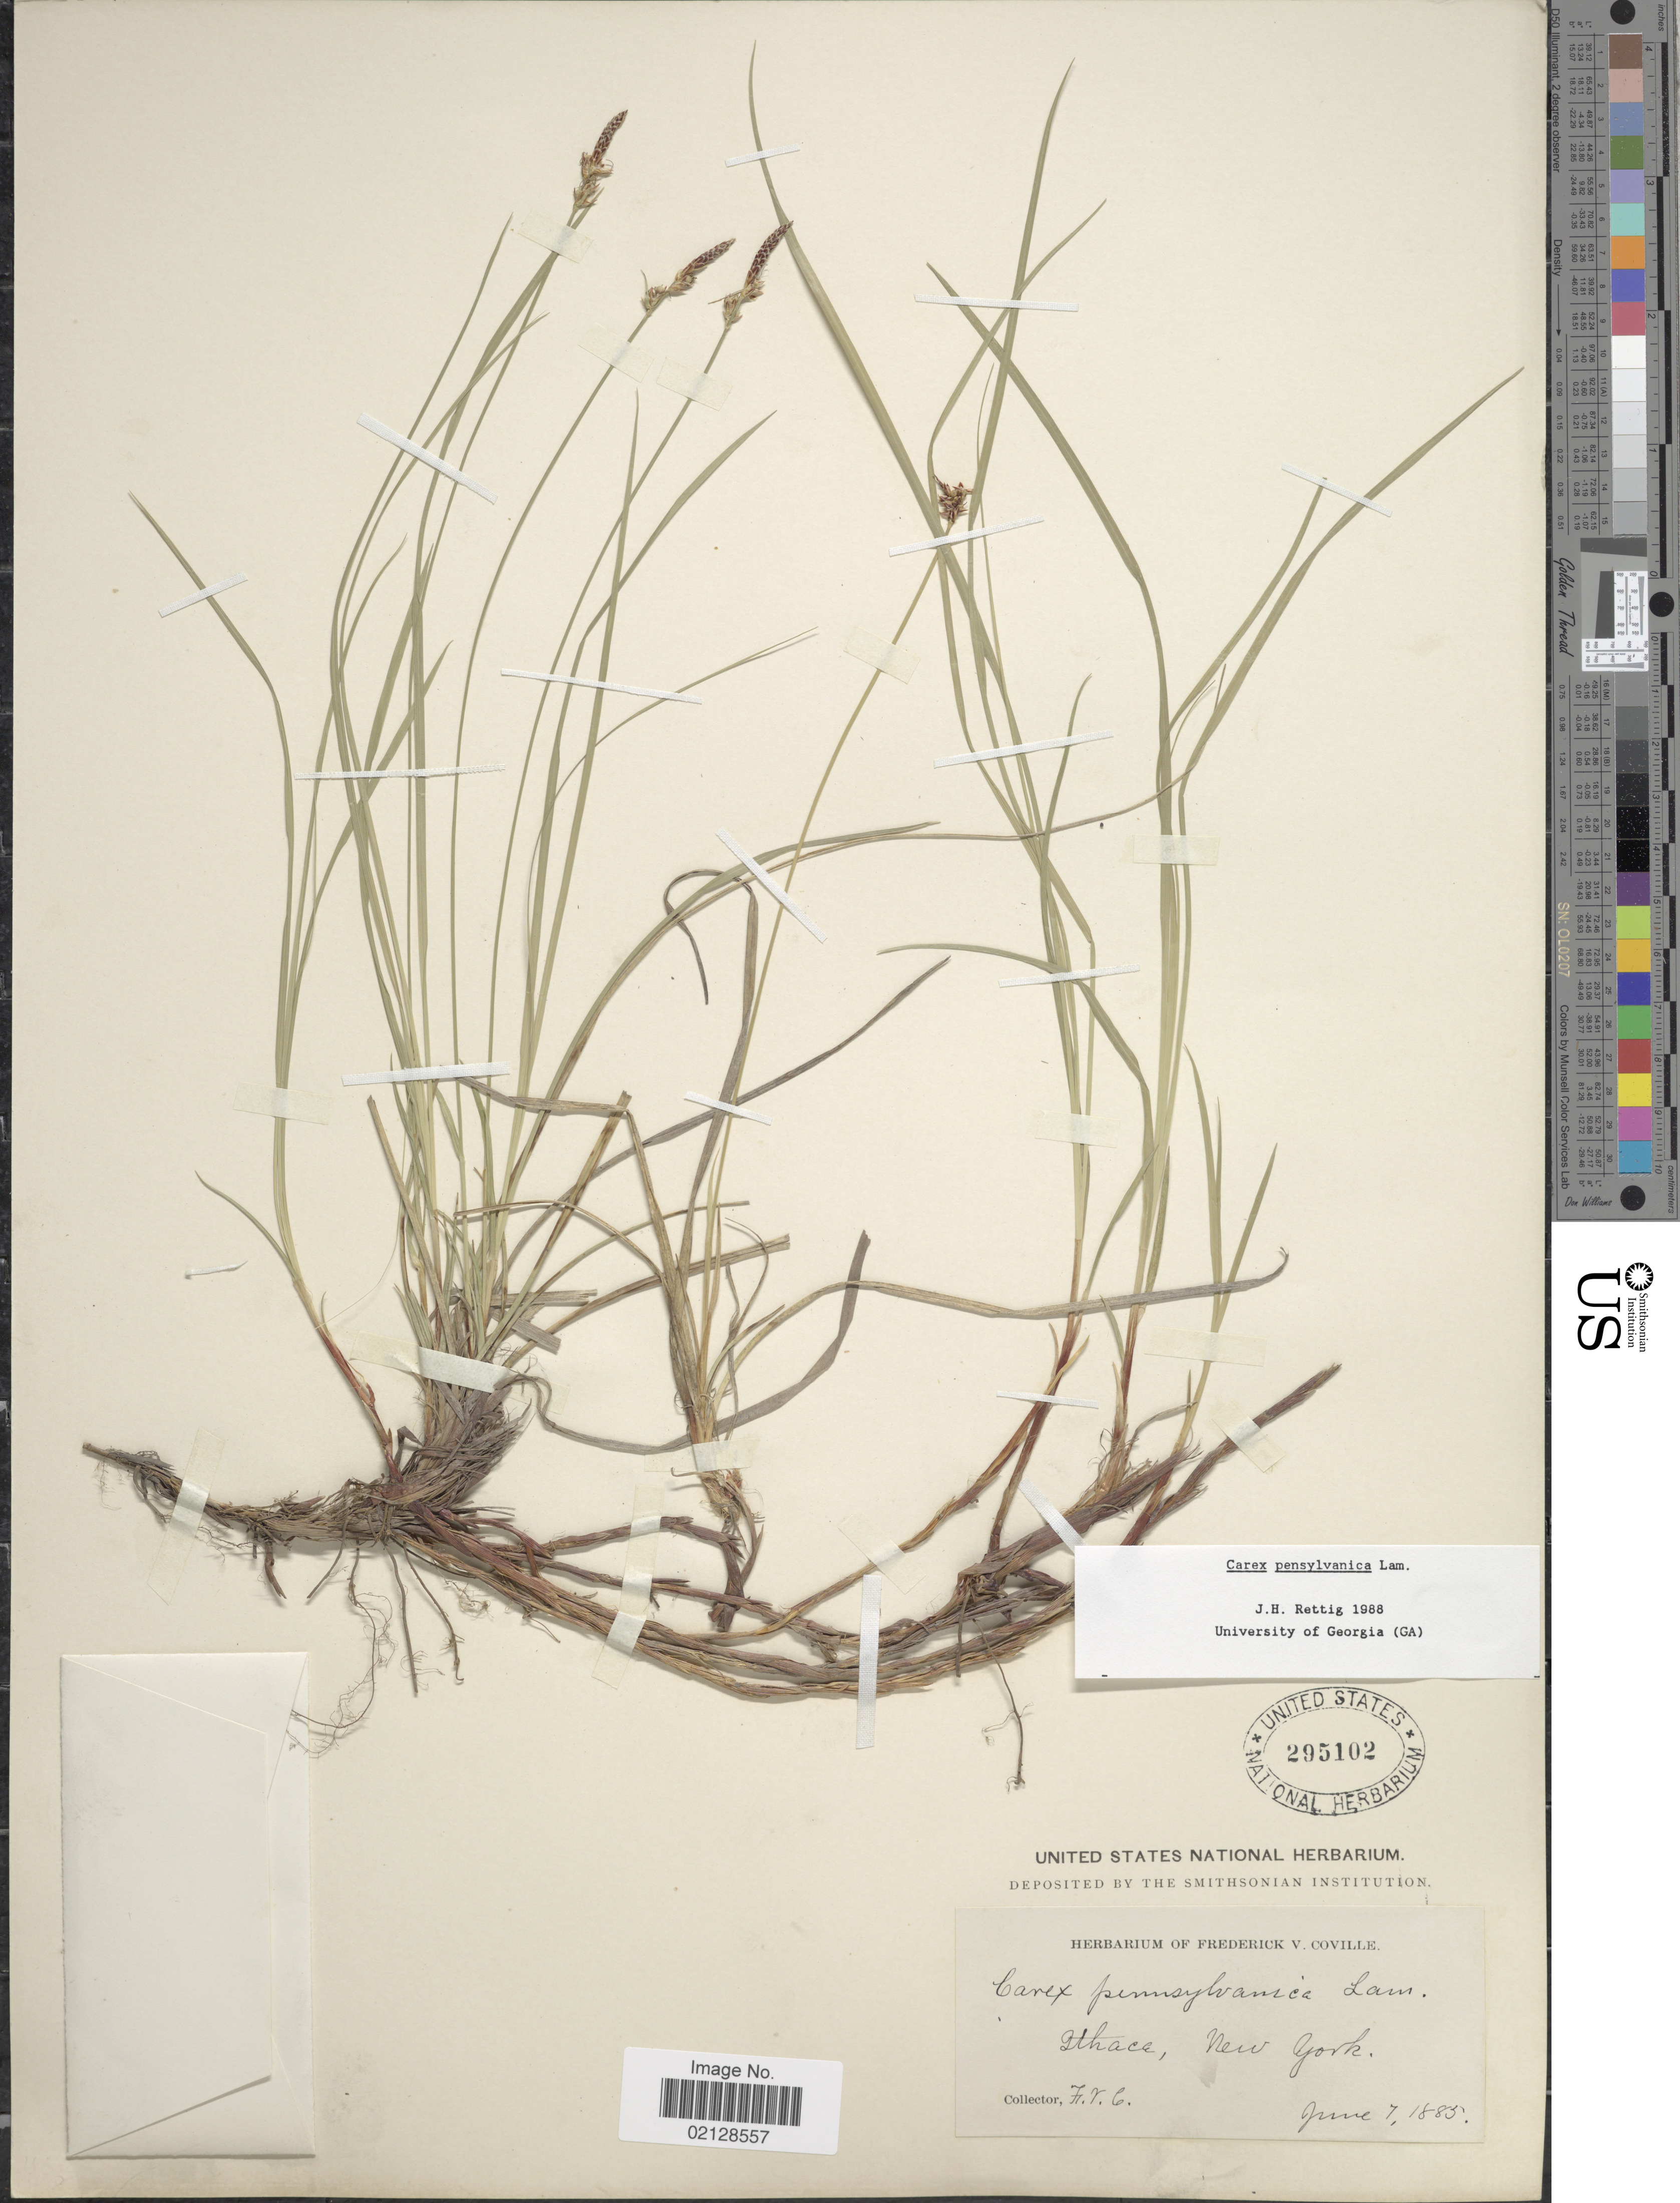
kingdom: Plantae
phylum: Tracheophyta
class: Liliopsida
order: Poales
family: Cyperaceae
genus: Carex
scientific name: Carex pensylvanica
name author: Lam.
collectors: F. V. Coville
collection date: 1885-06-07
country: United States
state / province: New York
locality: Ithaca, New York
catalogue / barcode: US 295102